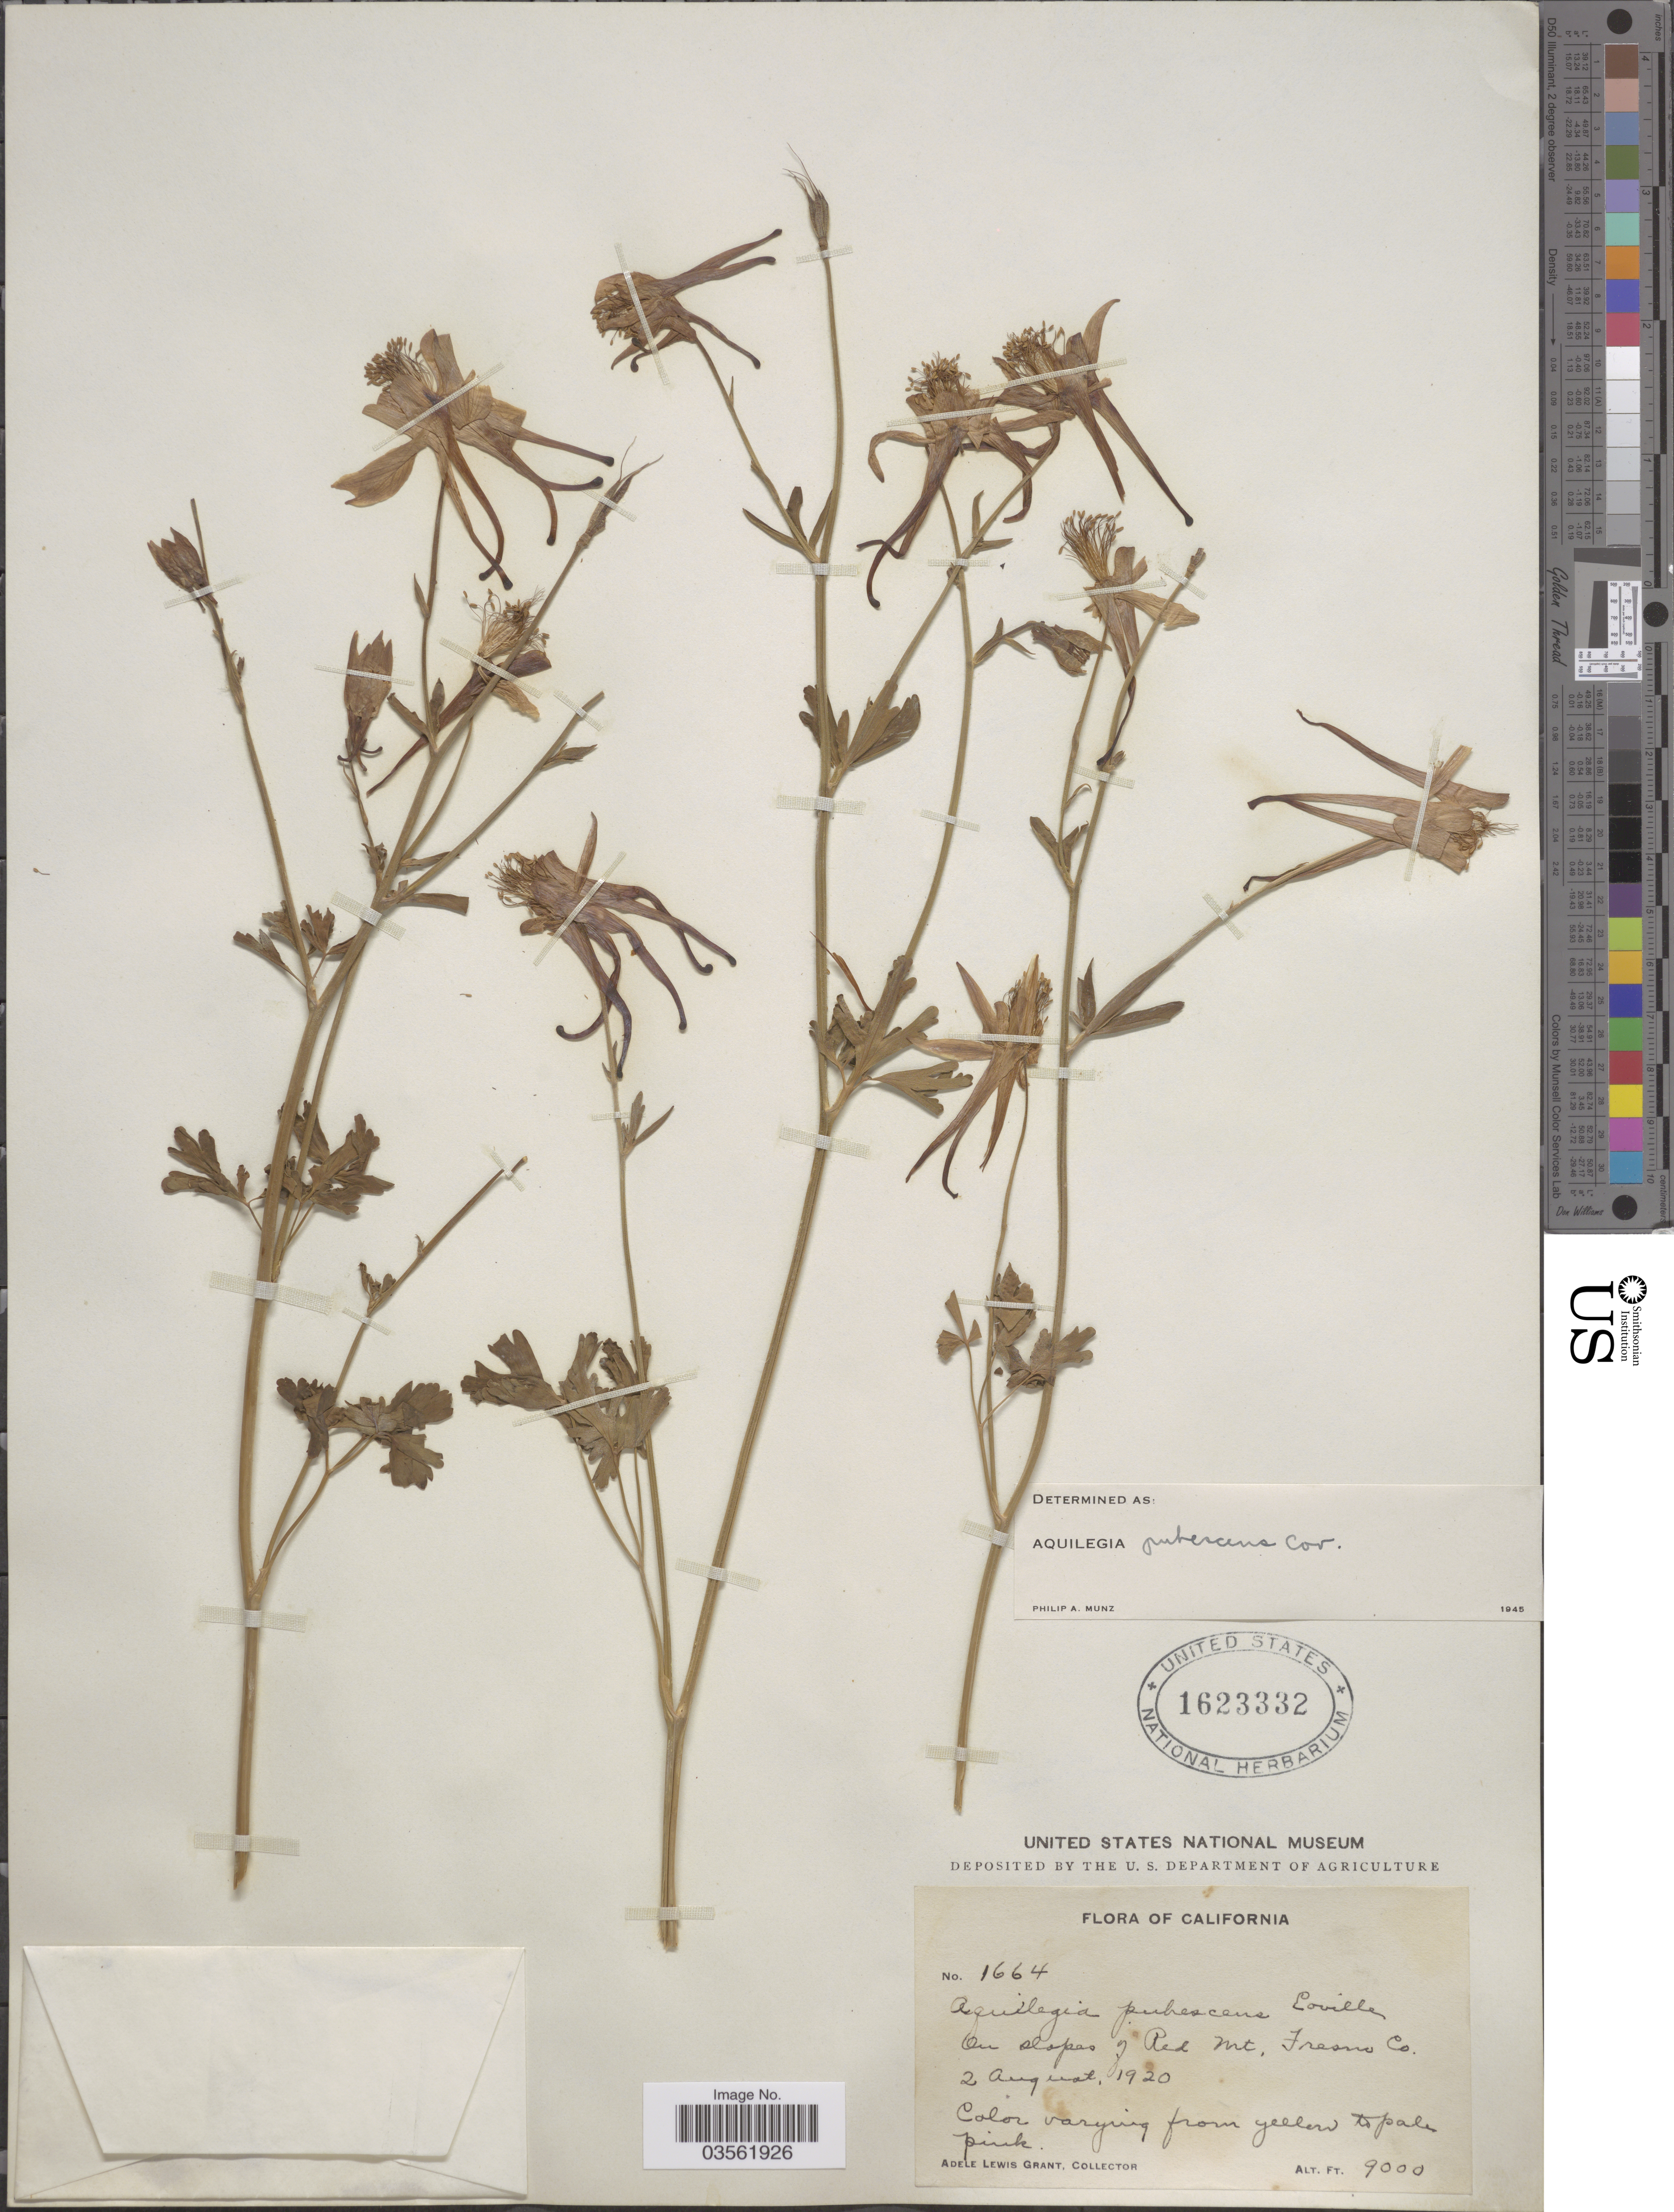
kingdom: Plantae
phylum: Tracheophyta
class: Magnoliopsida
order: Ranunculales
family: Ranunculaceae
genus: Aquilegia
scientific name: Aquilegia pubescens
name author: Coville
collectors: A. L. Grant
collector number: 1664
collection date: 1920-08-02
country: United States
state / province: California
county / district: Fresno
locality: On slopes of Red Mt, Fresno Co.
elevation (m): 2743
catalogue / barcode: US 1623332